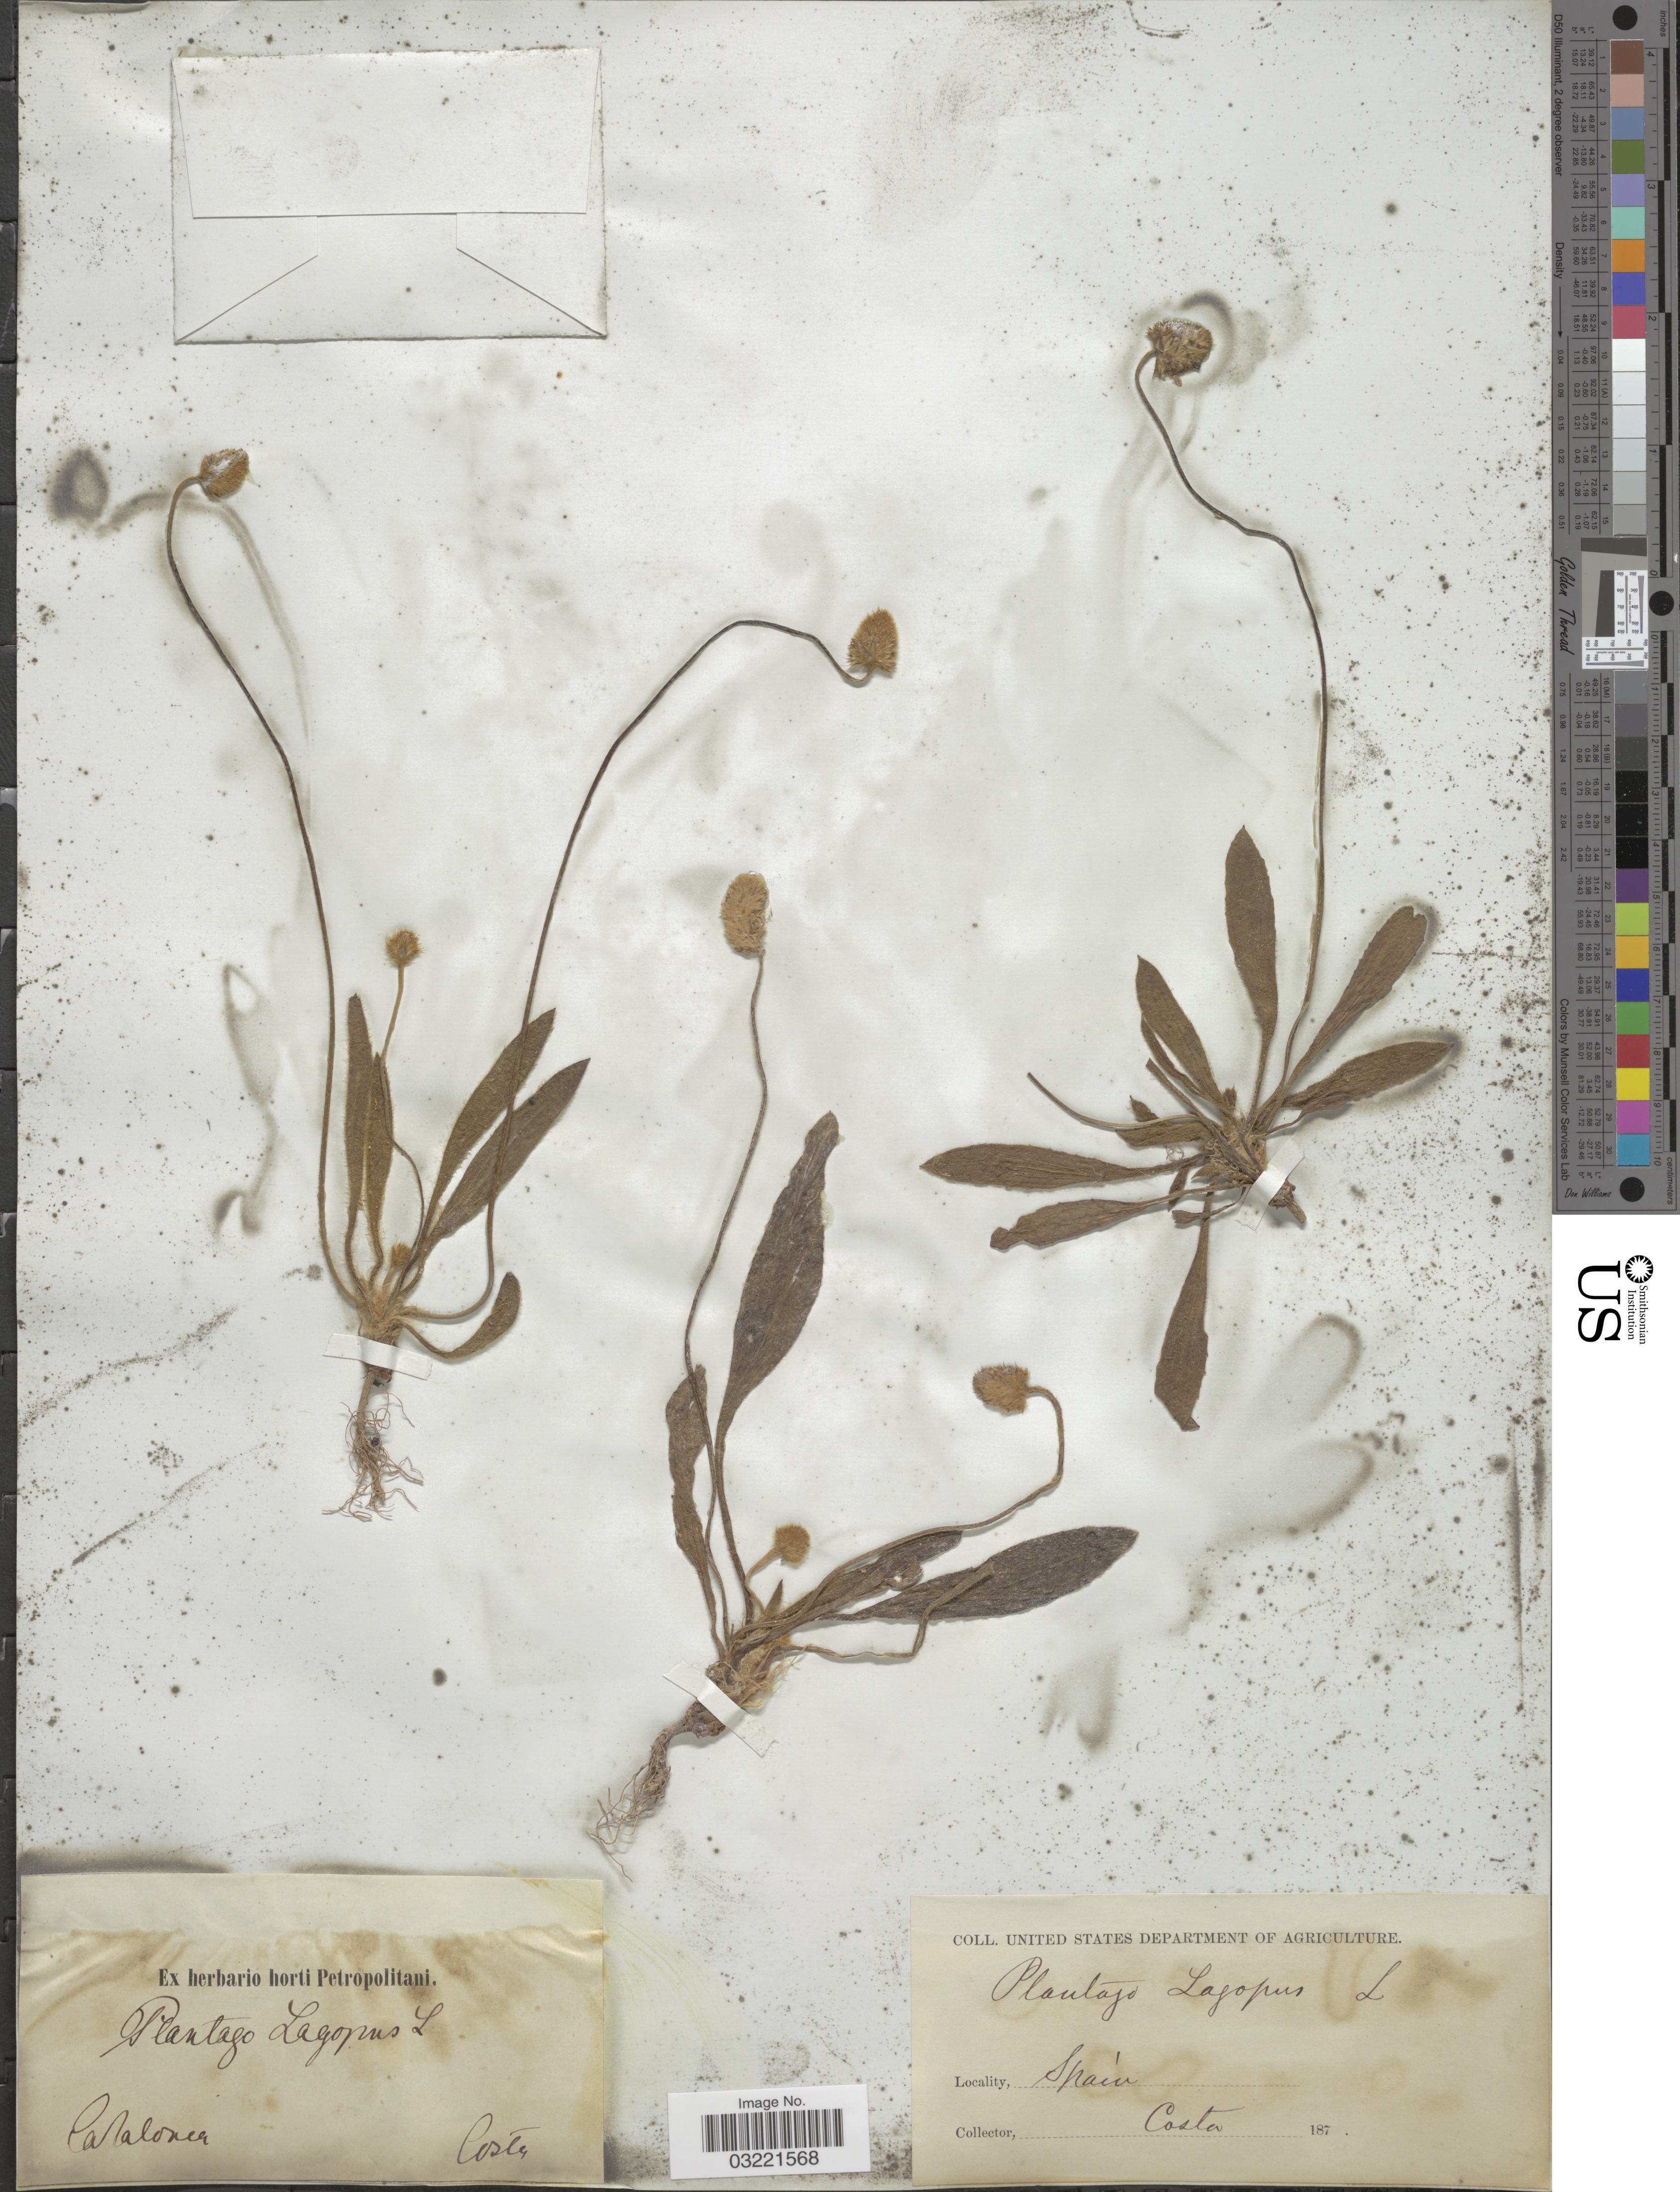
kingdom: Plantae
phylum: Tracheophyta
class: Magnoliopsida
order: Lamiales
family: Plantaginaceae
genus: Plantago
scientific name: Plantago lagopus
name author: L.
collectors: -. Costa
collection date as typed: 187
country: Spain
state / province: Catalunya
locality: Catalonia.